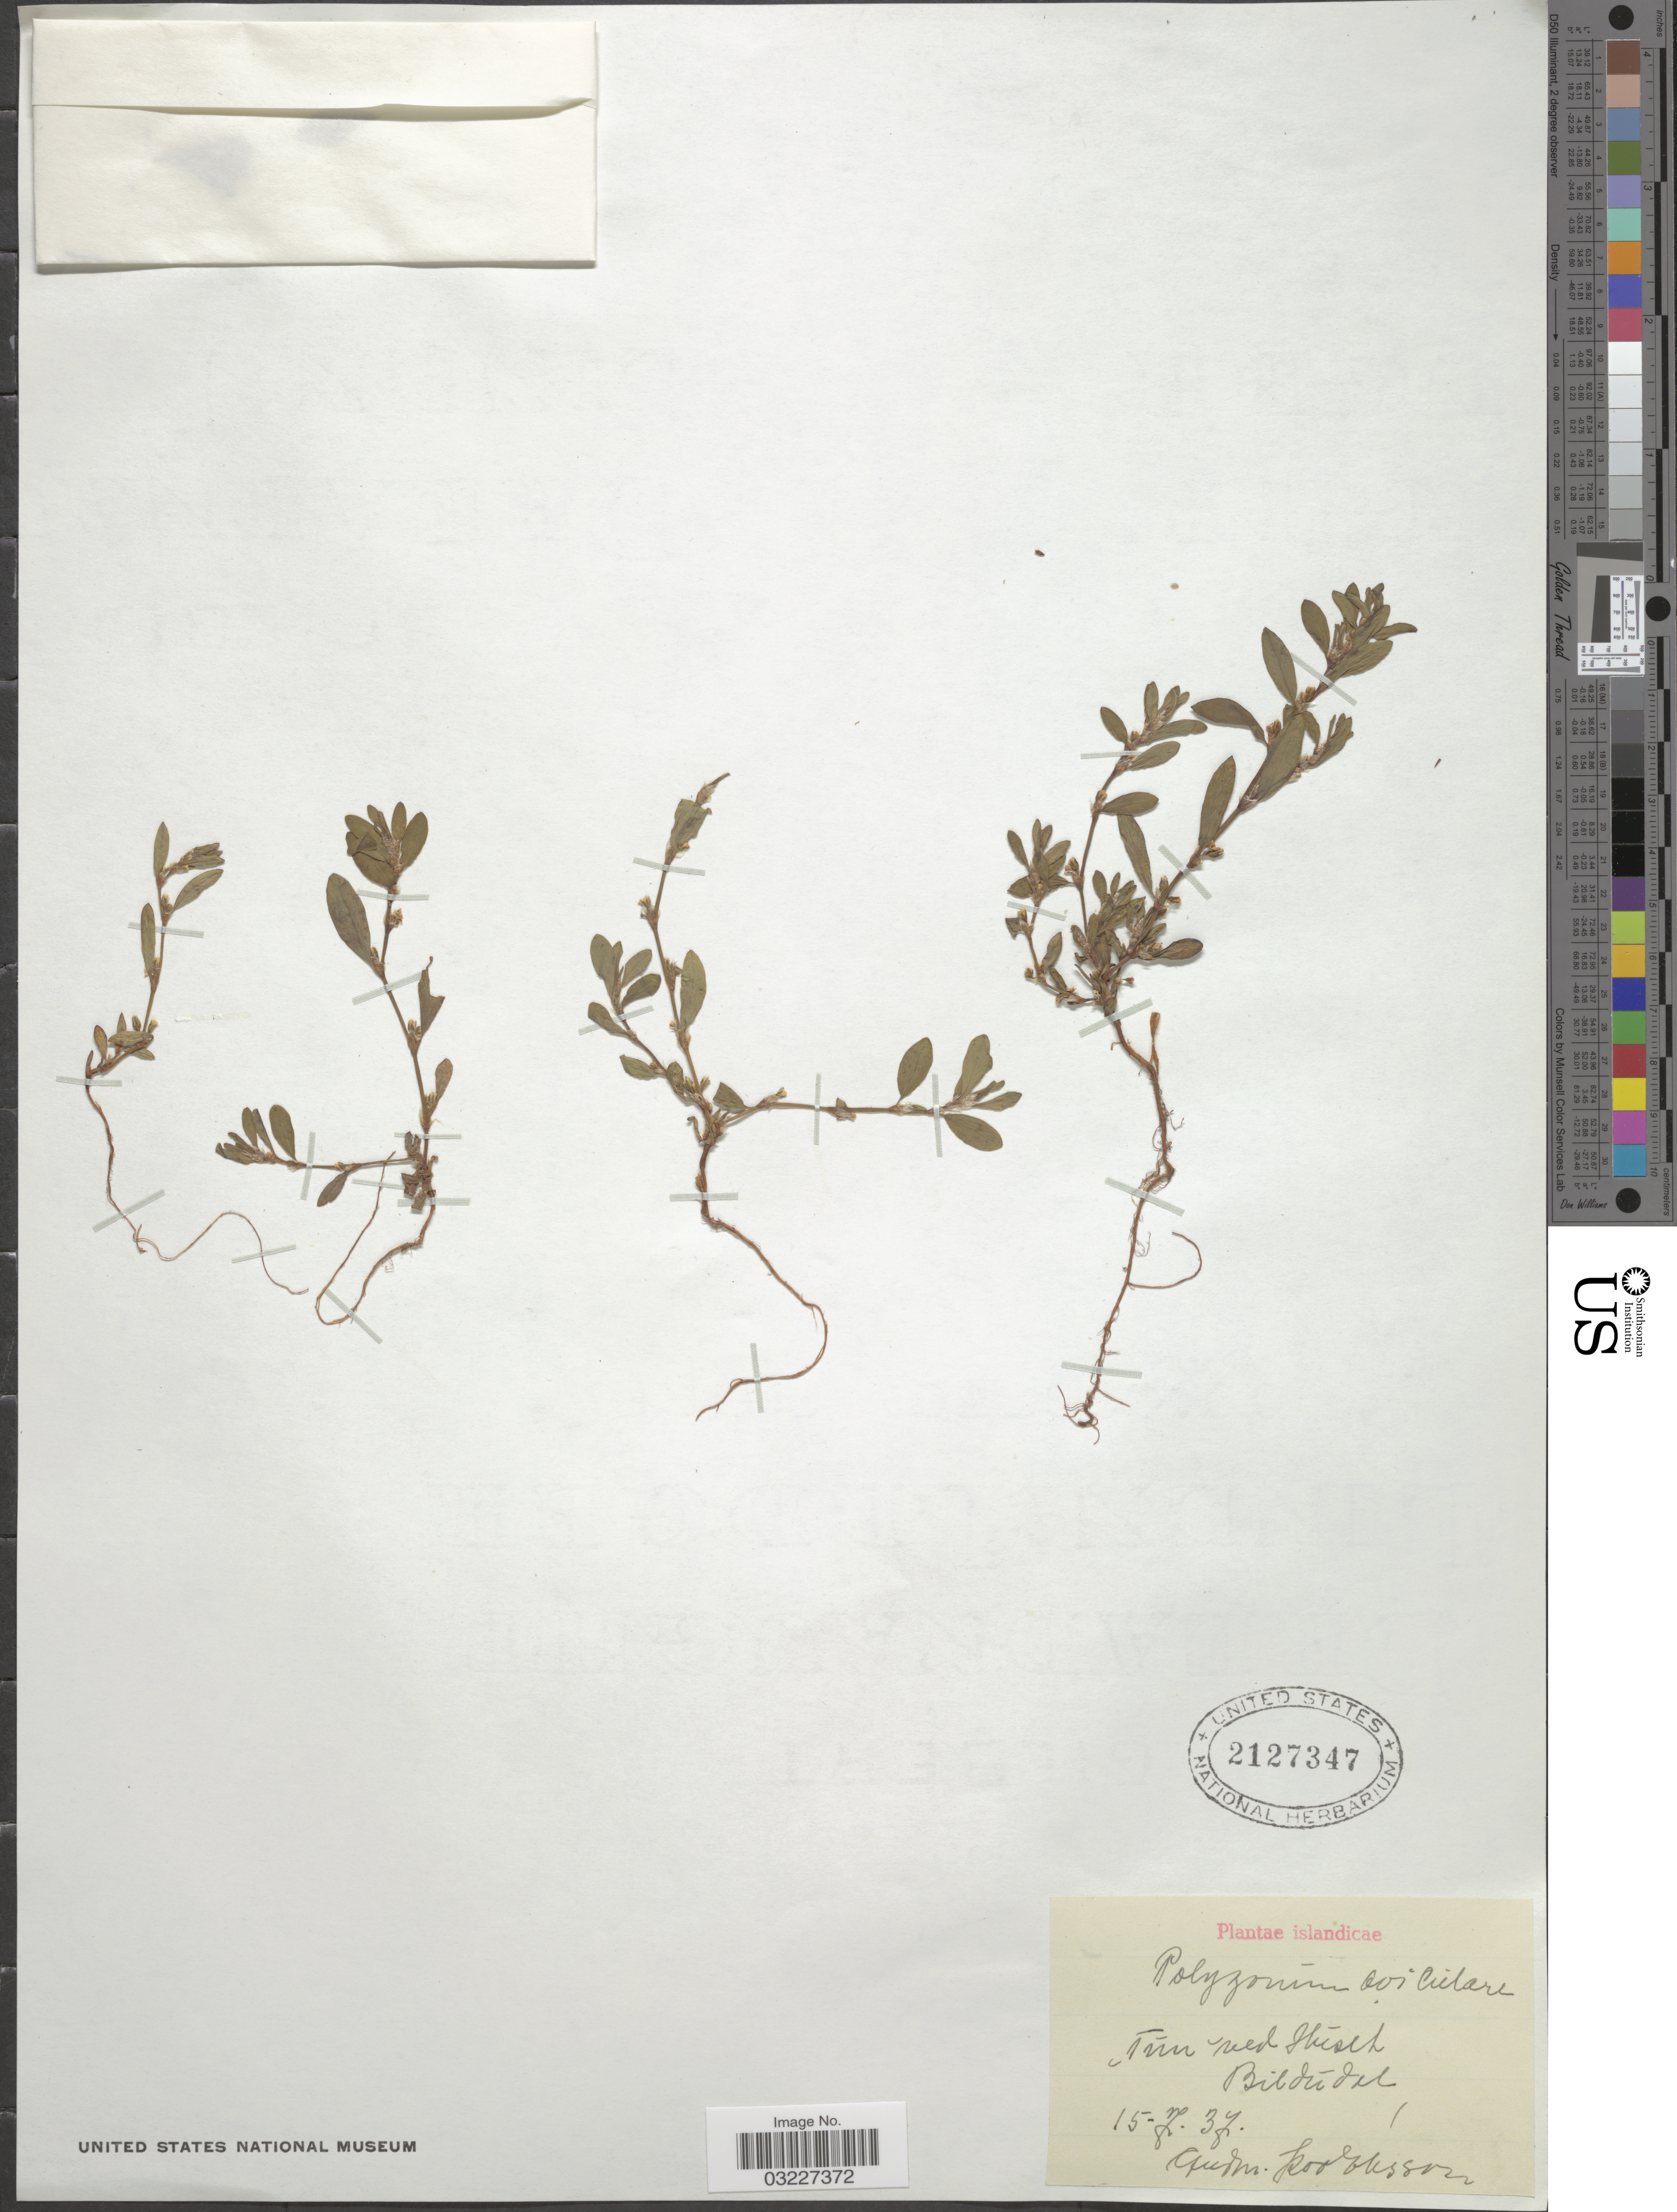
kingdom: Plantae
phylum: Tracheophyta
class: Magnoliopsida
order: Caryophyllales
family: Polygonaceae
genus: Polygonum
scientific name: Polygonum aviculare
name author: L.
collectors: G. Thorlaksson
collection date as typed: Transcribed d/m/y: 15/7/37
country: Iceland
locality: [illegible text] Bildudal.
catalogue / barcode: US 2127347